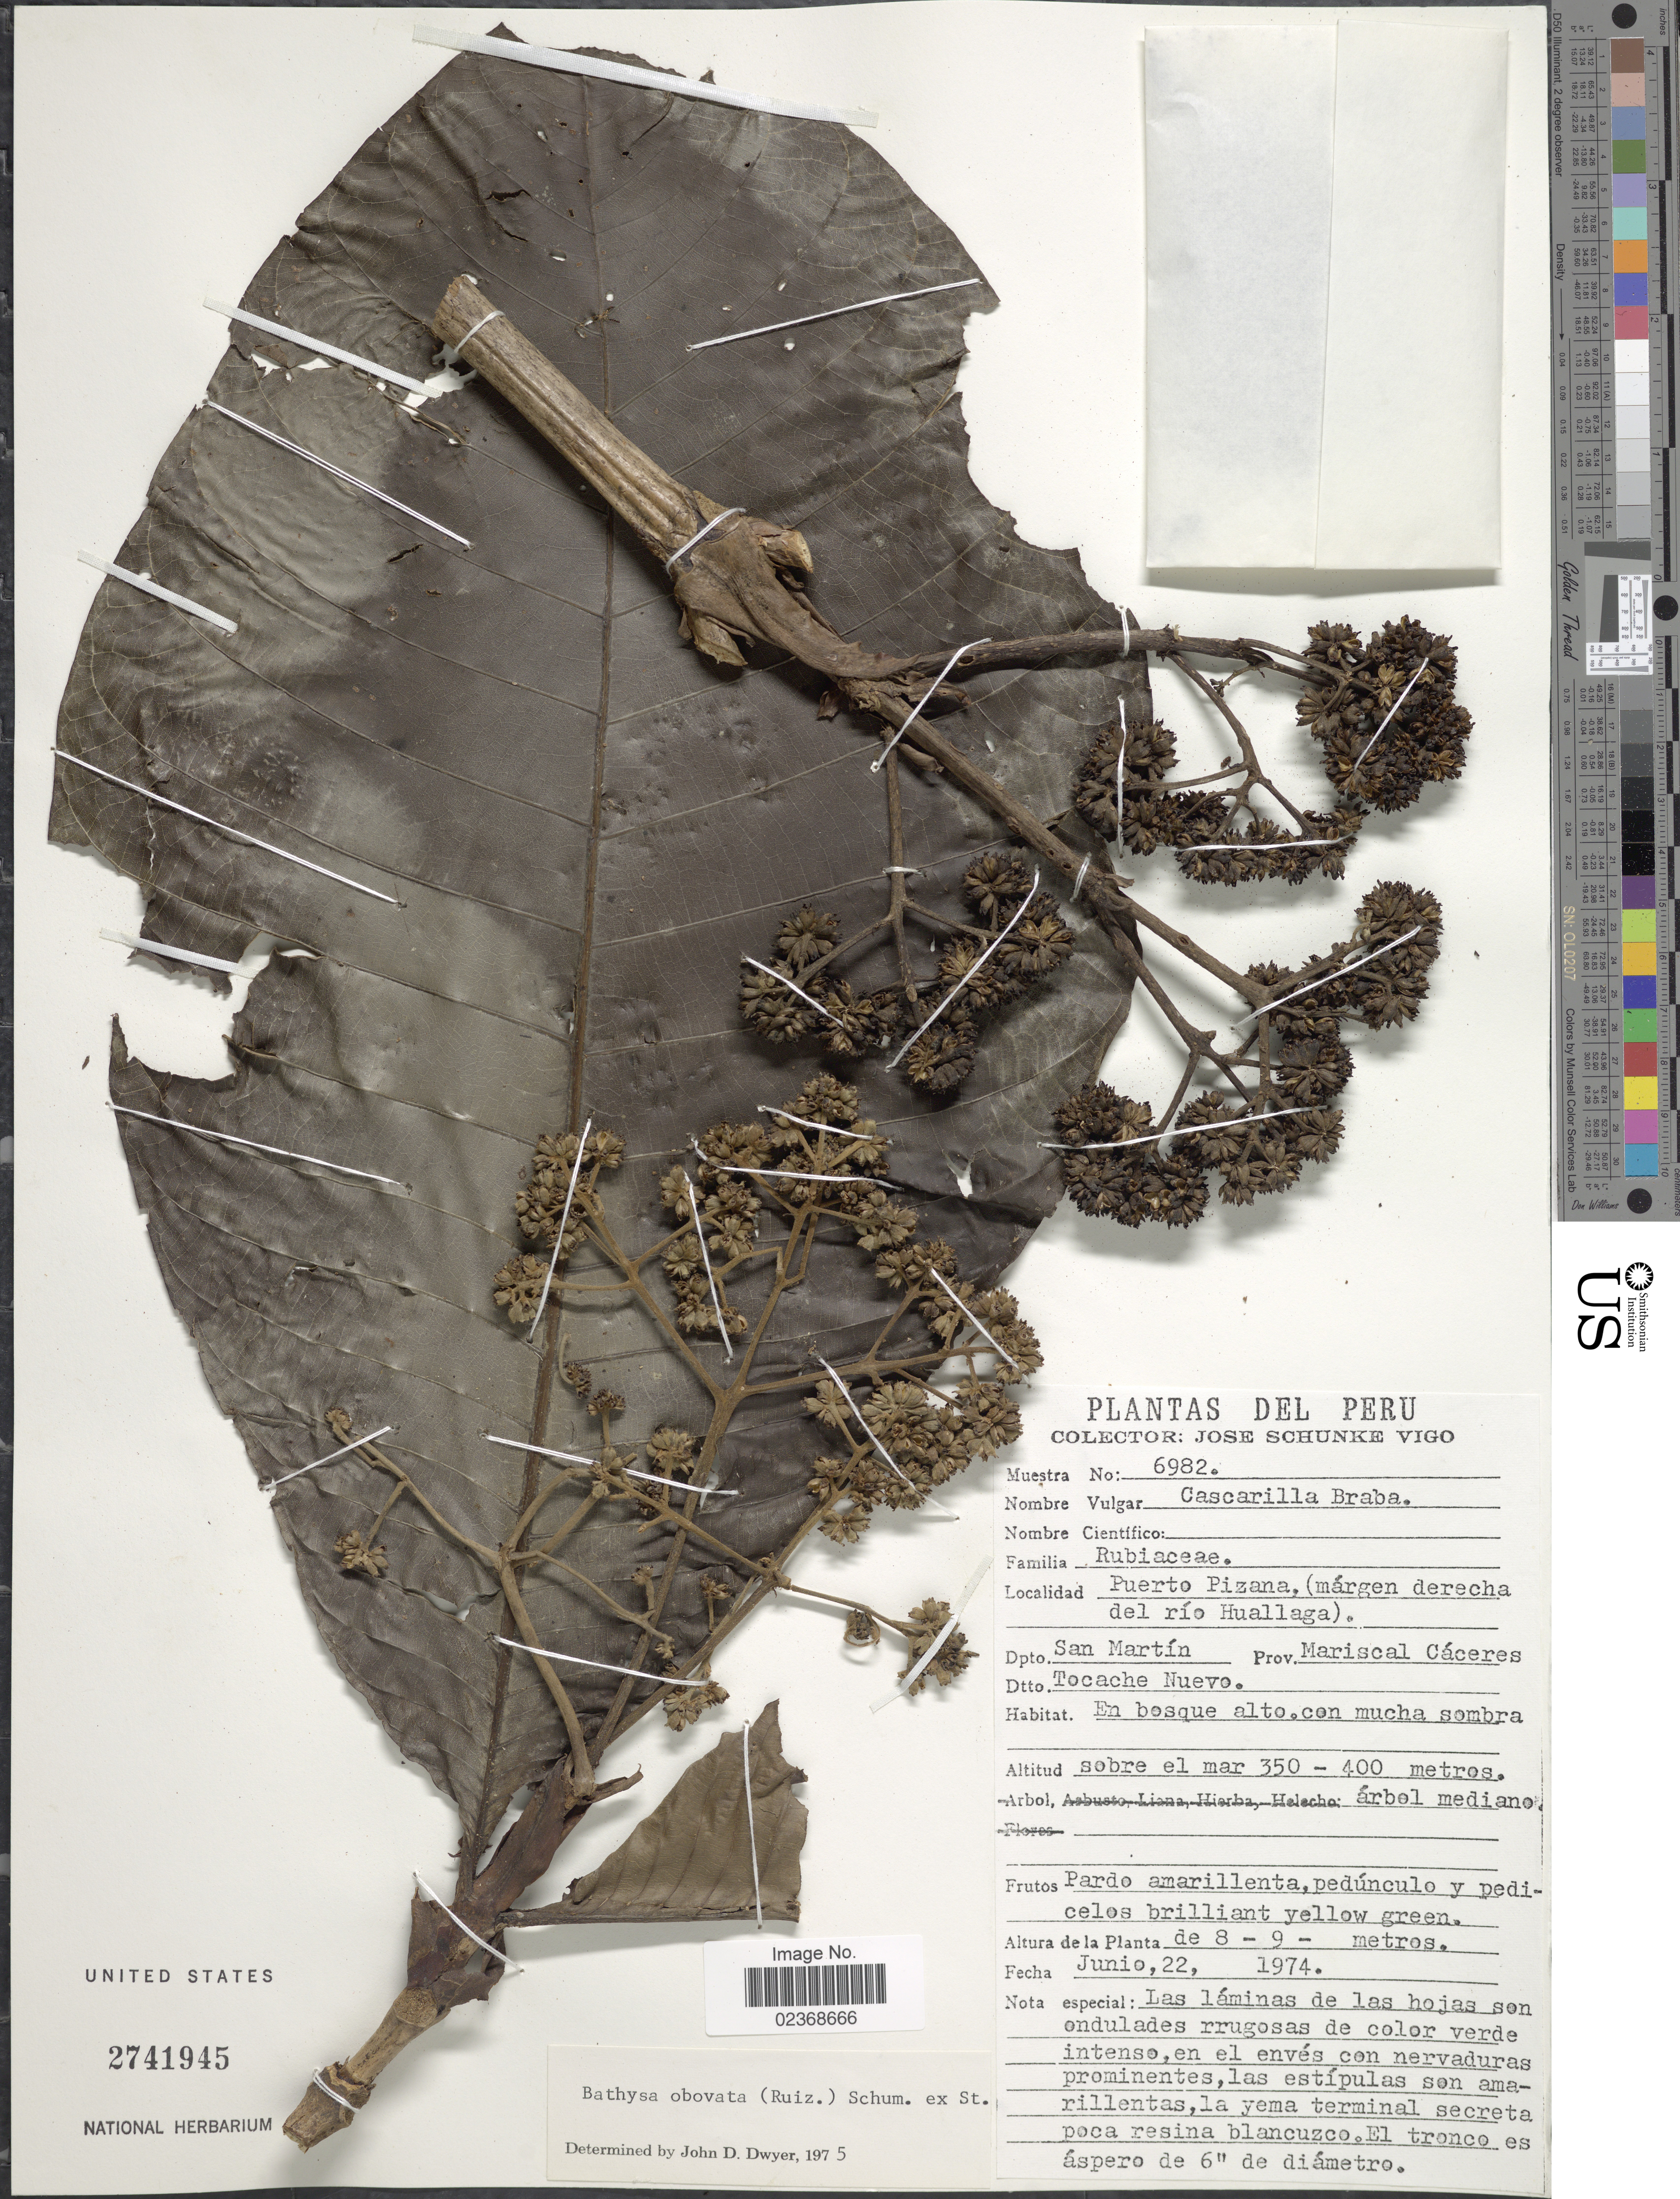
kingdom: Plantae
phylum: Tracheophyta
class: Magnoliopsida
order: Gentianales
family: Rubiaceae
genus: Schizocalyx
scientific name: Schizocalyx obovatus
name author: (K. Schum. ex Standl.) Kainul. & B. Bremer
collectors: J. Schunke Vigo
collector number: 6982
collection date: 1974-06-22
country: Peru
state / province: San Martín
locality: Puerto Pizana (márgen derecha del rio Huallaga) Prov. Mariscal Cáceres, Dtto. Tocache Nuevo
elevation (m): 350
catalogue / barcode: US 2741945